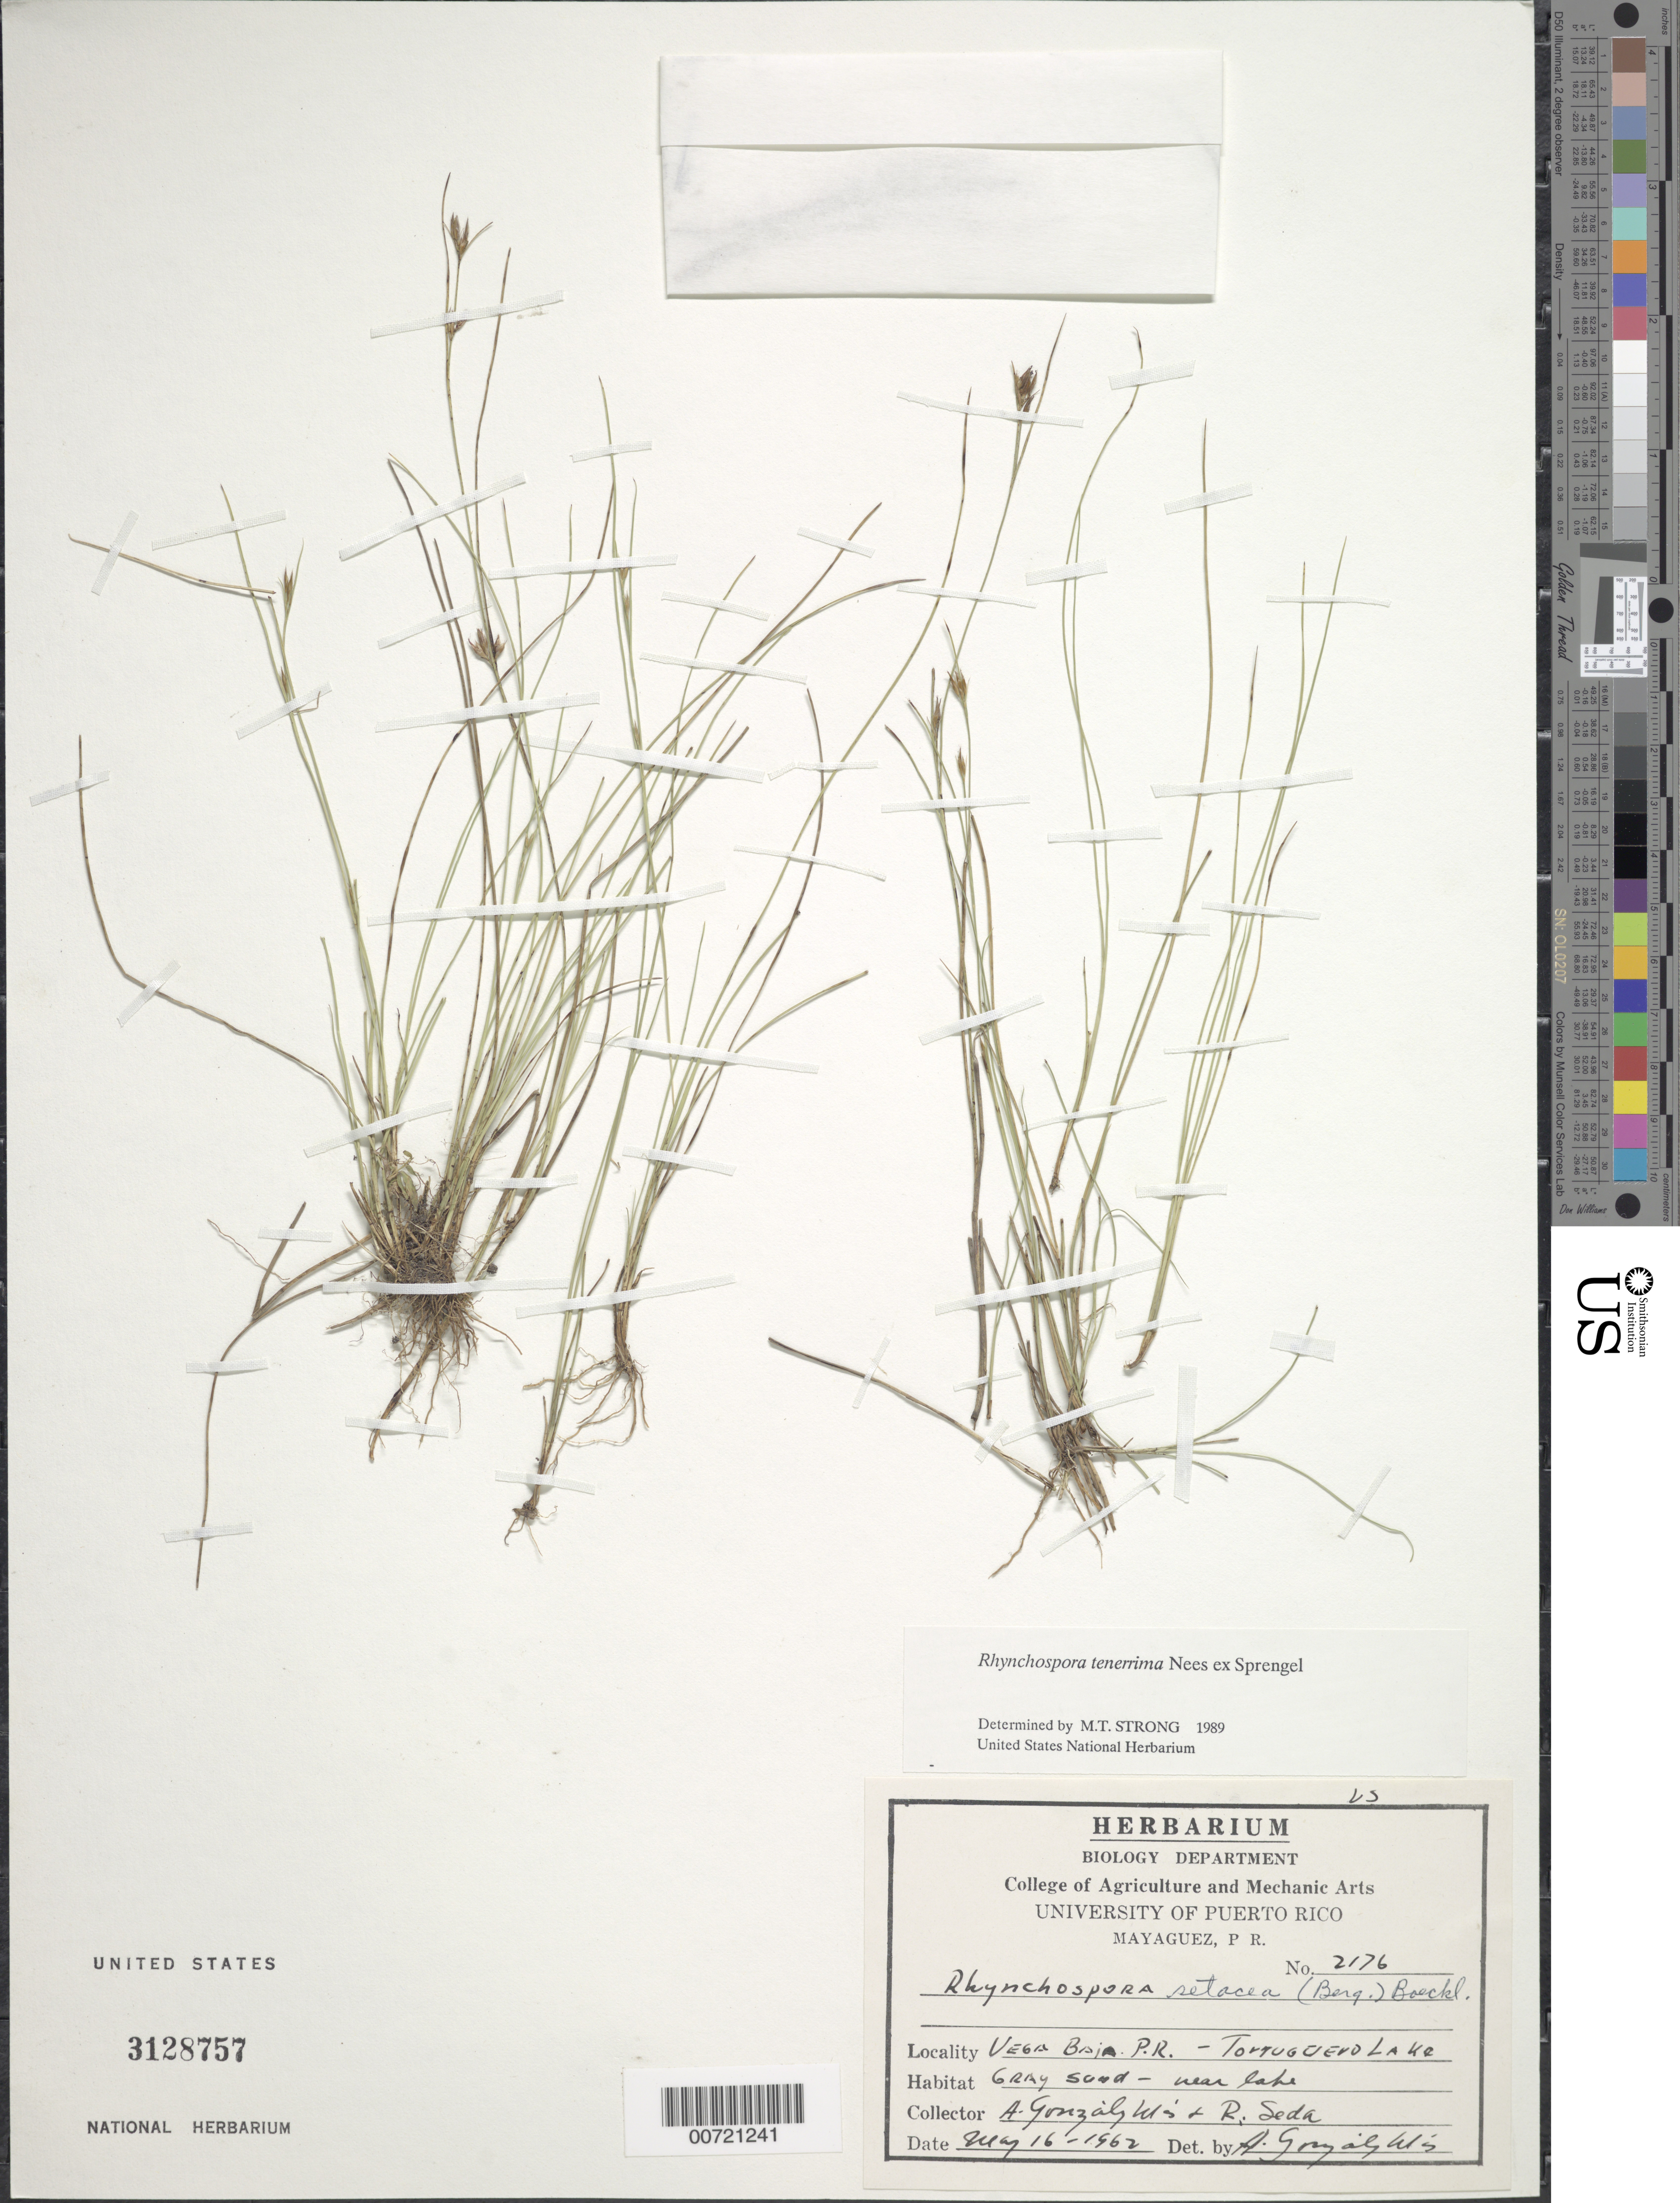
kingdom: Plantae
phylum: Tracheophyta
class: Liliopsida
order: Poales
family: Cyperaceae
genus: Rhynchospora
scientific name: Rhynchospora tenerrima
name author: Nees ex Spreng.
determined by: Strong, M. T., (US), Smithsonian Institution - National Museum of Natural History (UNITED STATES)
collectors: A. González Más & R. Seda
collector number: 2176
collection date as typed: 16 May 1962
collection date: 1962-05-16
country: Puerto Rico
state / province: Manatí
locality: Vega Baja, Tortuguero Lake.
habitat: Gray sand near lake.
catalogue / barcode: US 3128757